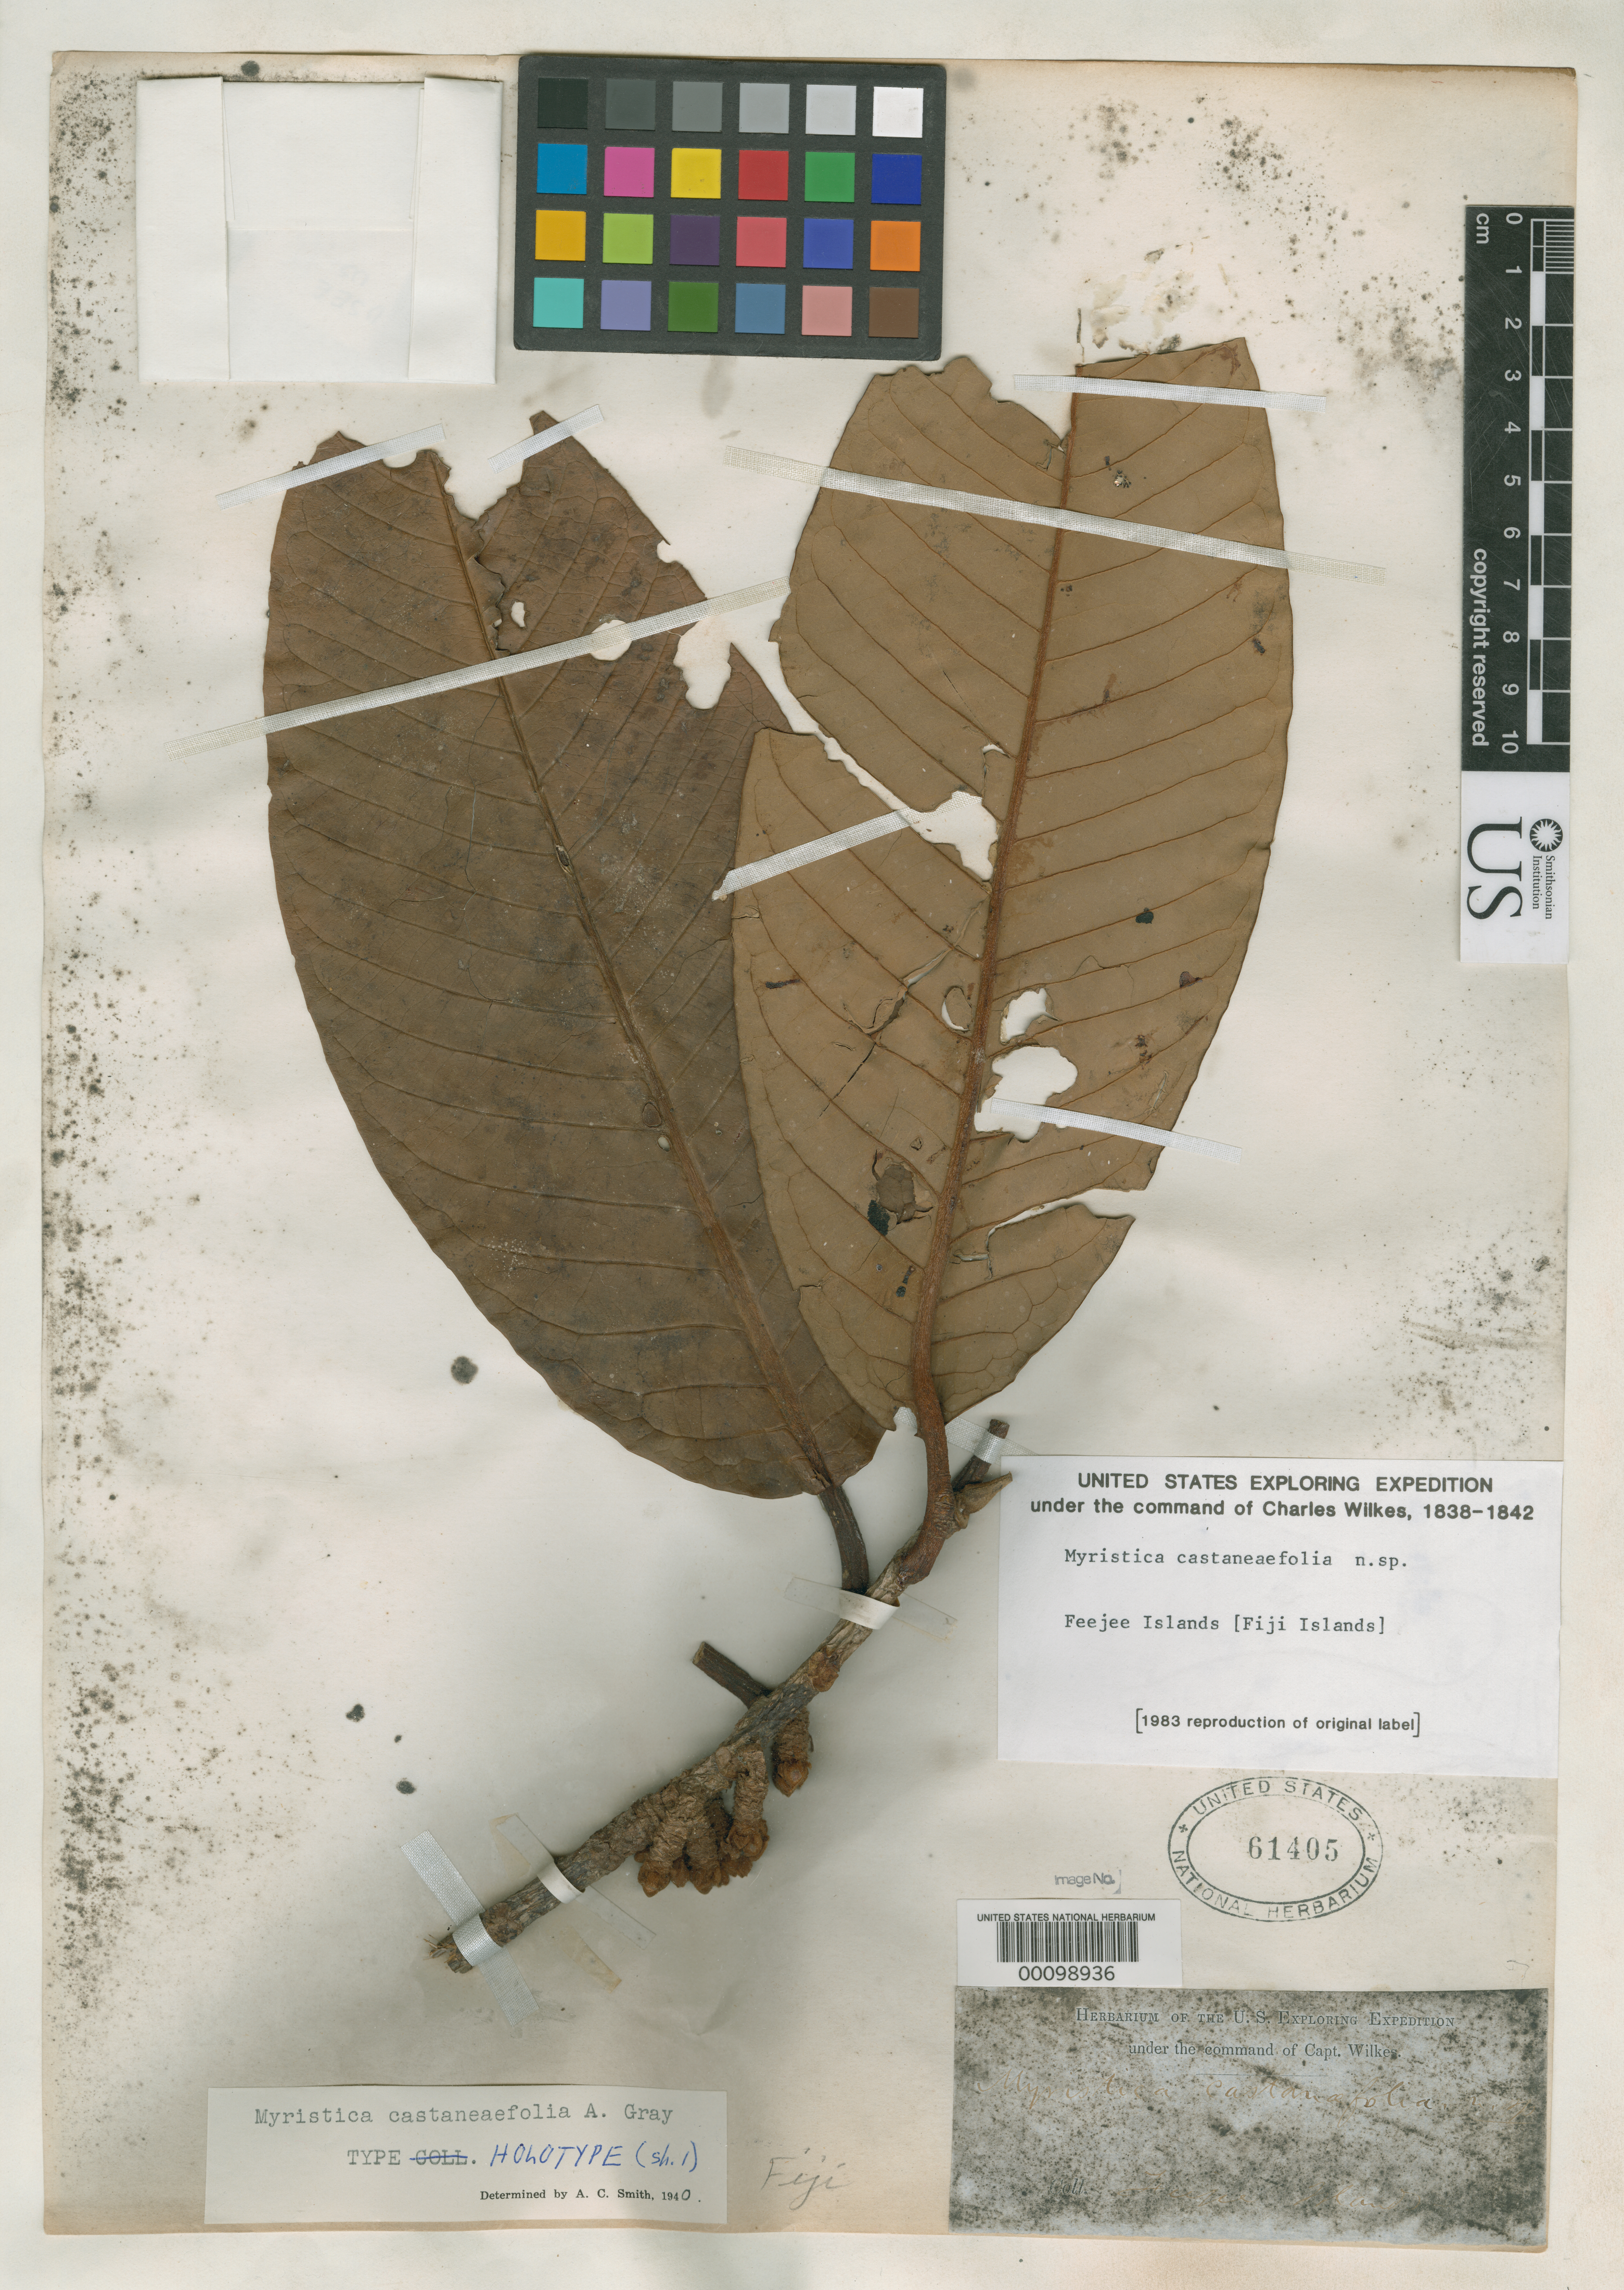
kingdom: Plantae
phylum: Tracheophyta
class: Magnoliopsida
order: Magnoliales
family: Myristicaceae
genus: Myristica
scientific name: Myristica castaneifolia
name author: A. Gray in Wilkes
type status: Holotype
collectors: Wilkes Explor. Exped.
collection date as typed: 1838 to -- --- 1842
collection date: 1838/1842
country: Fiji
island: Ovalau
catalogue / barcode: US 61405